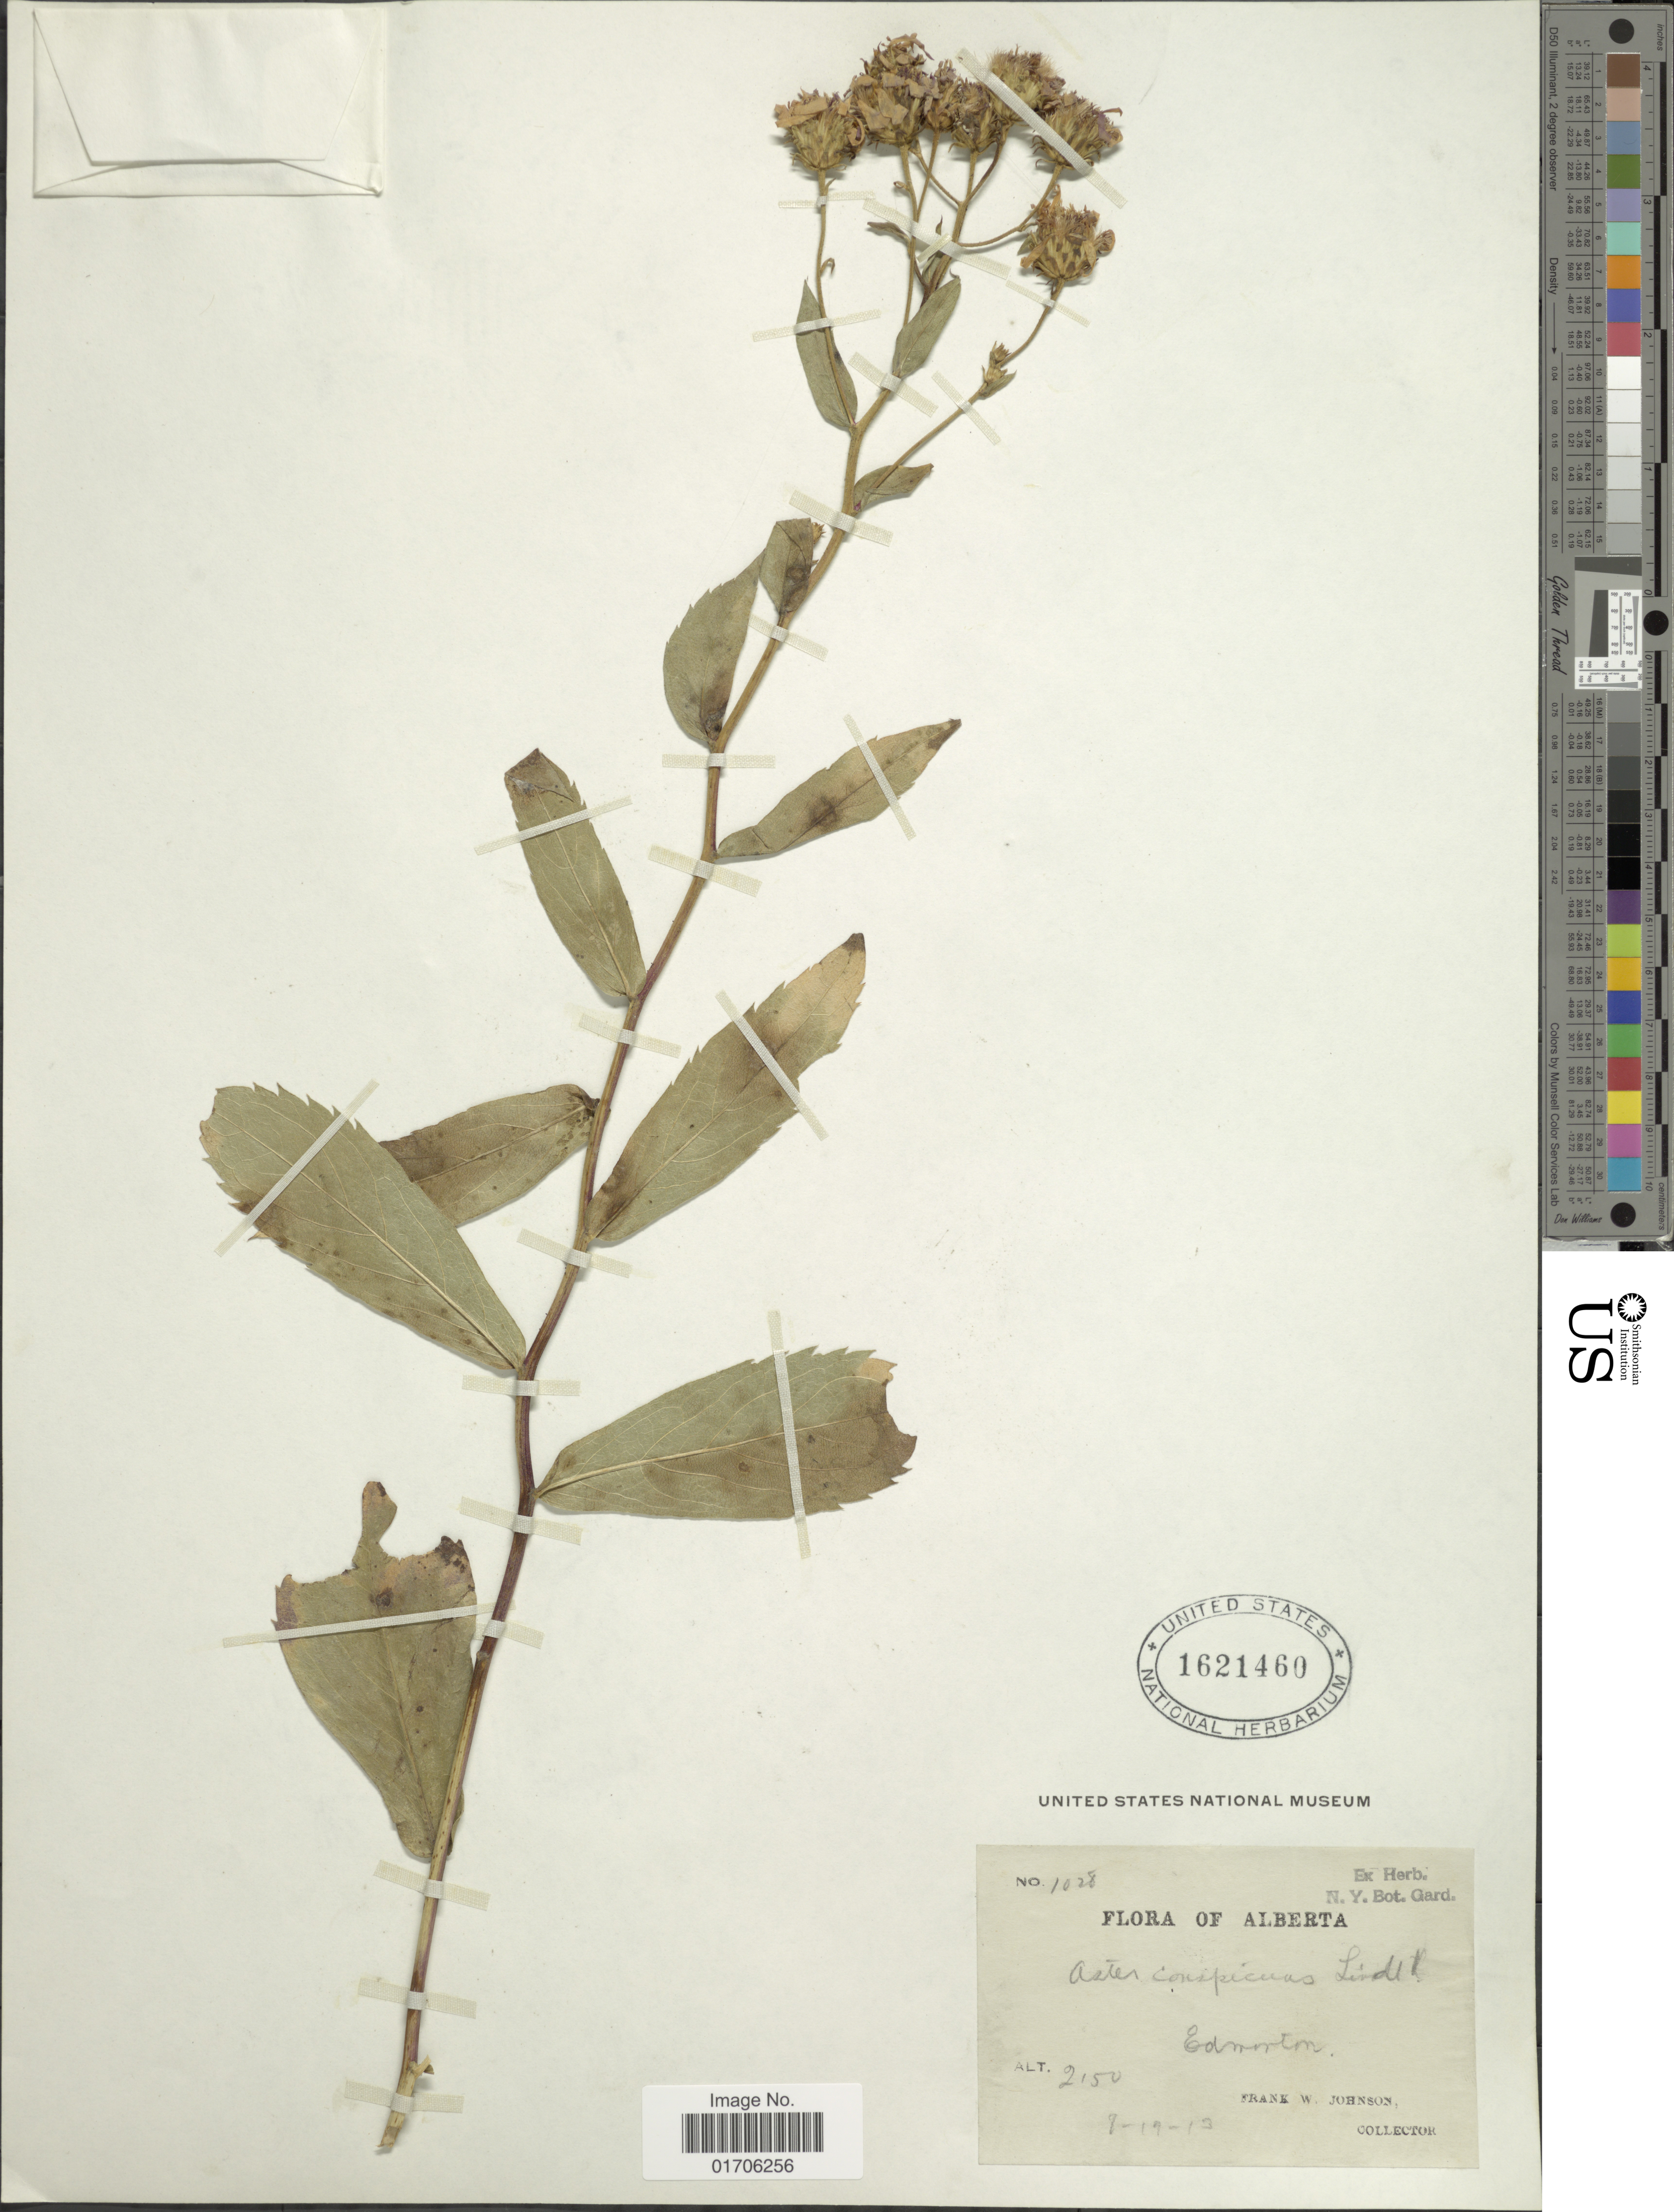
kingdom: Plantae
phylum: Tracheophyta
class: Magnoliopsida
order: Asterales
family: Asteraceae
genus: Eurybia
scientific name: Eurybia conspicua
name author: (Lindl.) G.L. Nesom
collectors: F. W. Johnson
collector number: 1028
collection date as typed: Transcribed d/m/y: 19/7/13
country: Canada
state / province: Alberta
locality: Alberta. Edmorton.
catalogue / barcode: US 1621460